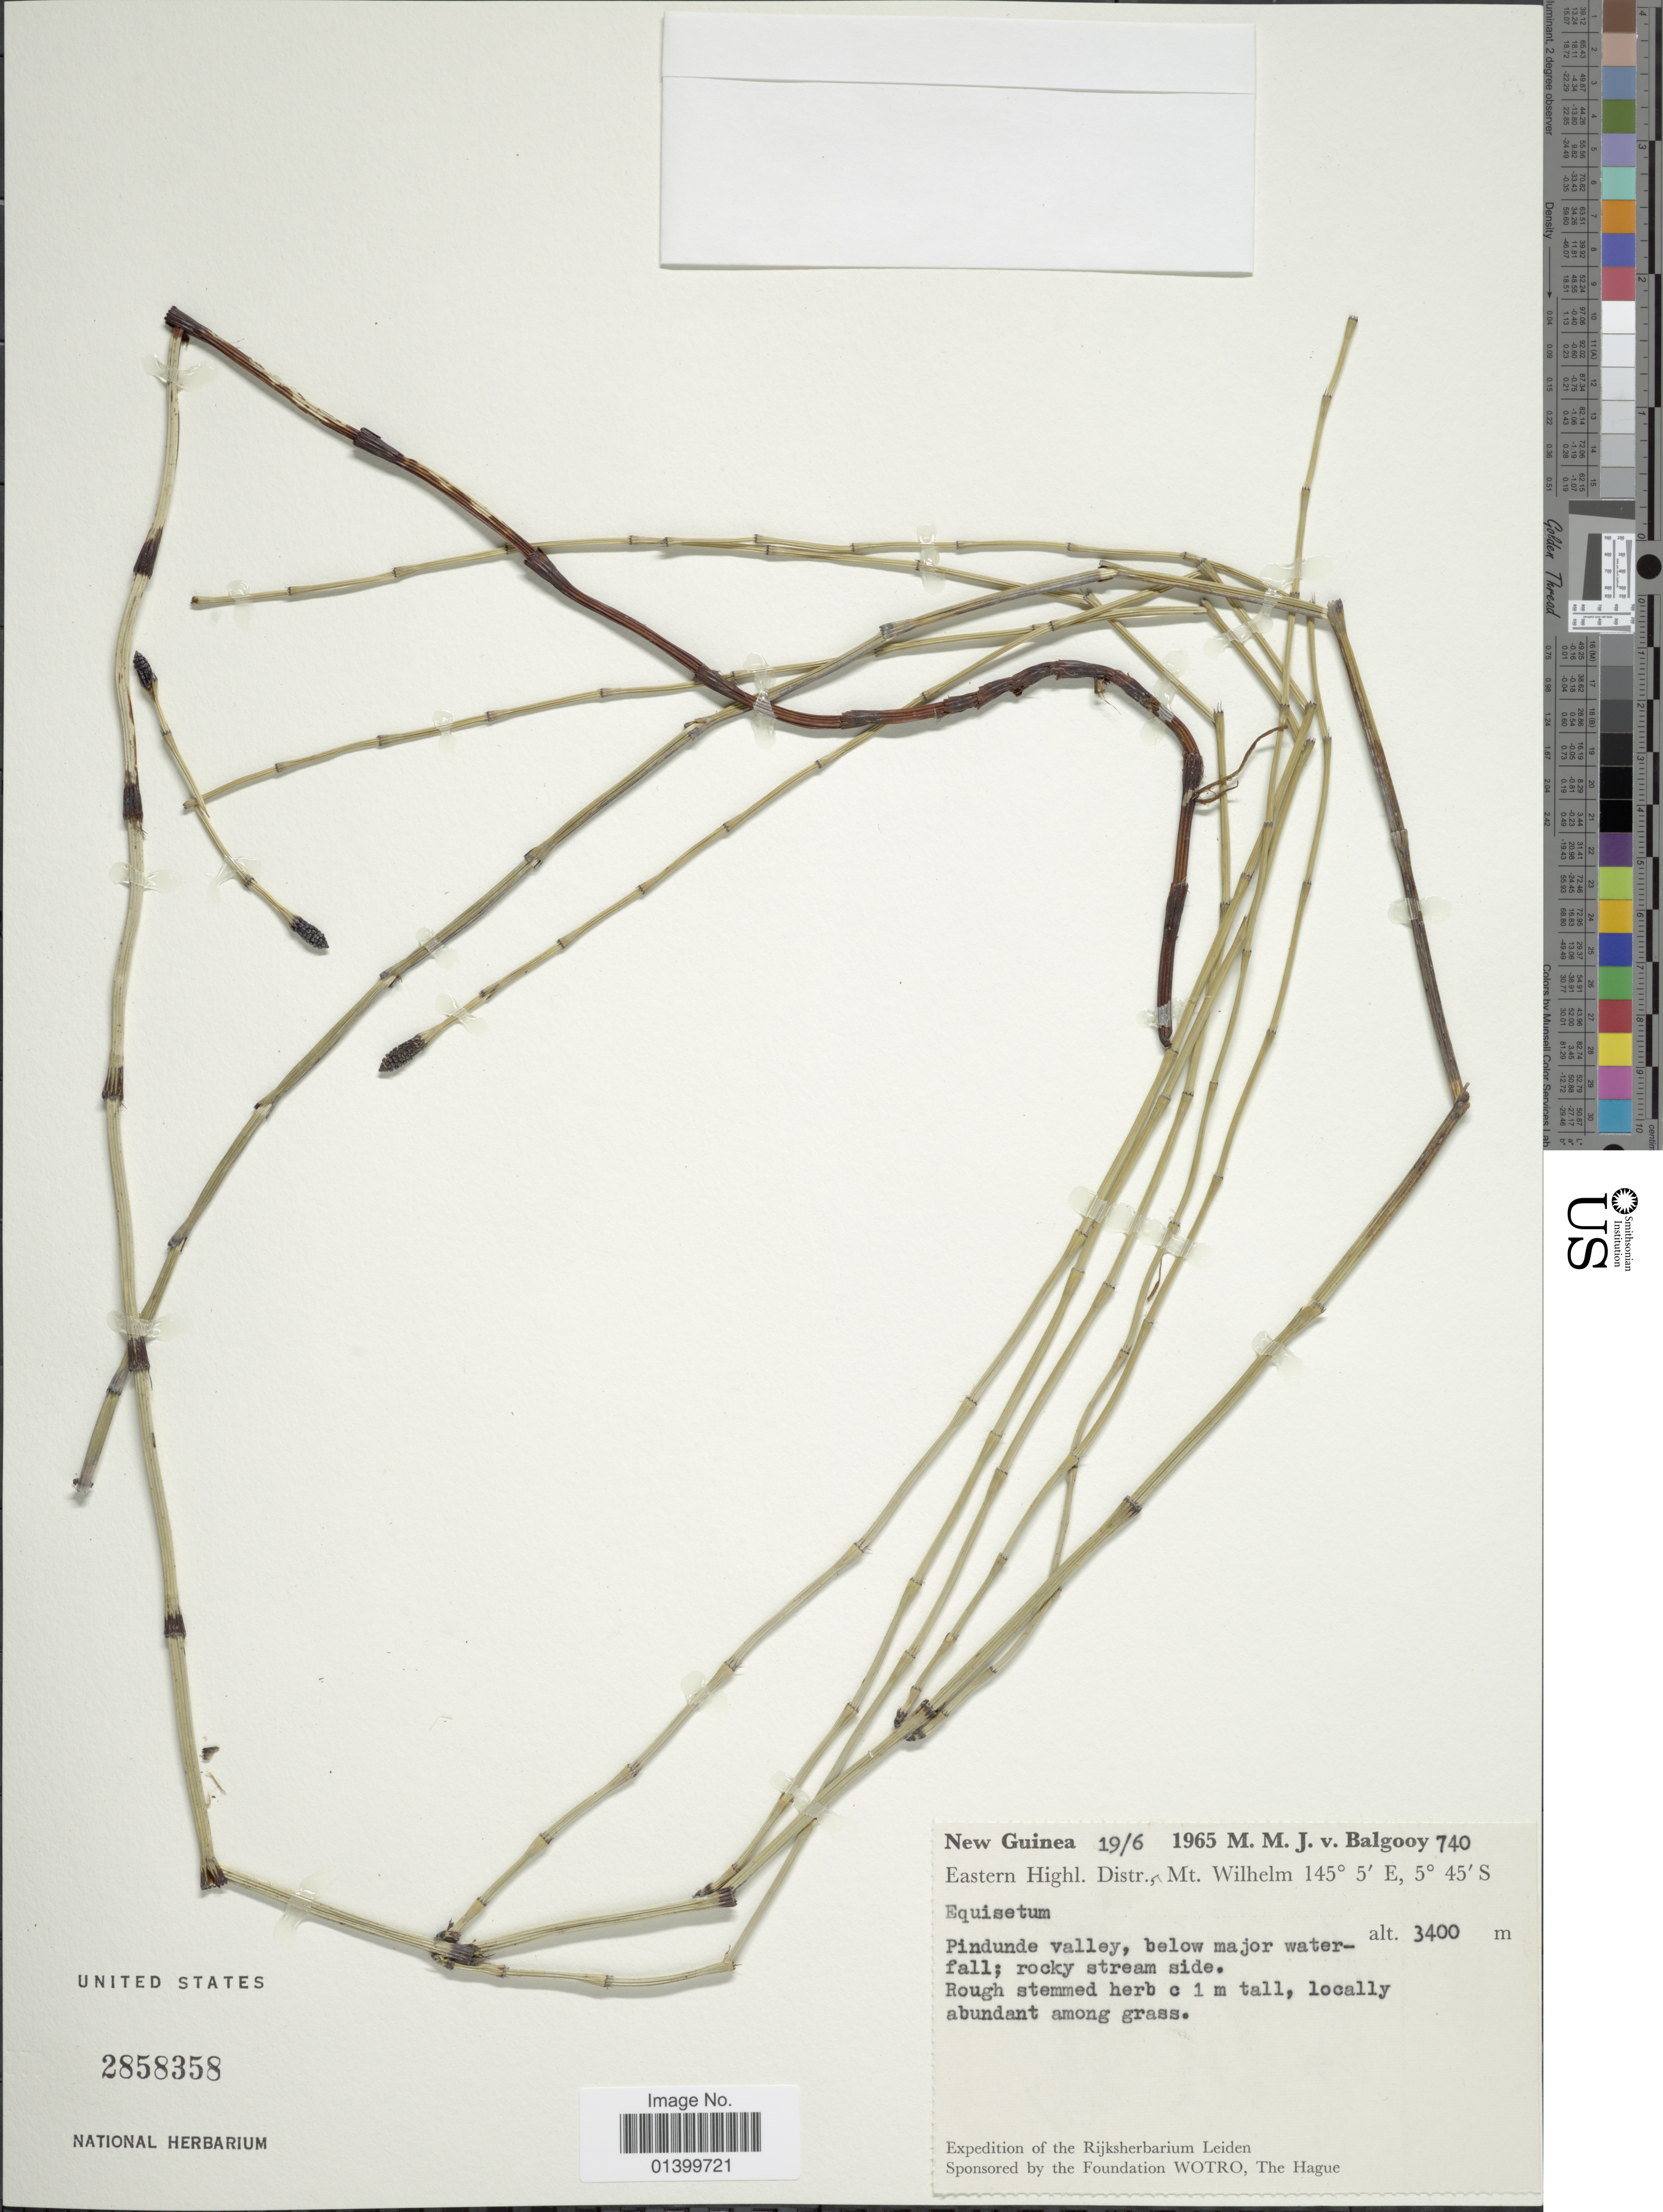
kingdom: Plantae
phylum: Tracheophyta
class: Polypodiopsida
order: Equisetales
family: Equisetaceae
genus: Equisetum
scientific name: Equisetum ramosissimum subsp. debile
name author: (Roxb. ex Vaucher) Hauke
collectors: M. M. van Balgooy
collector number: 740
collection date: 1965-06-19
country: Papua New Guinea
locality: New Guinea. Eastern Highl. Distr., Mt. Wilhelm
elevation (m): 3400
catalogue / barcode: US 2858358